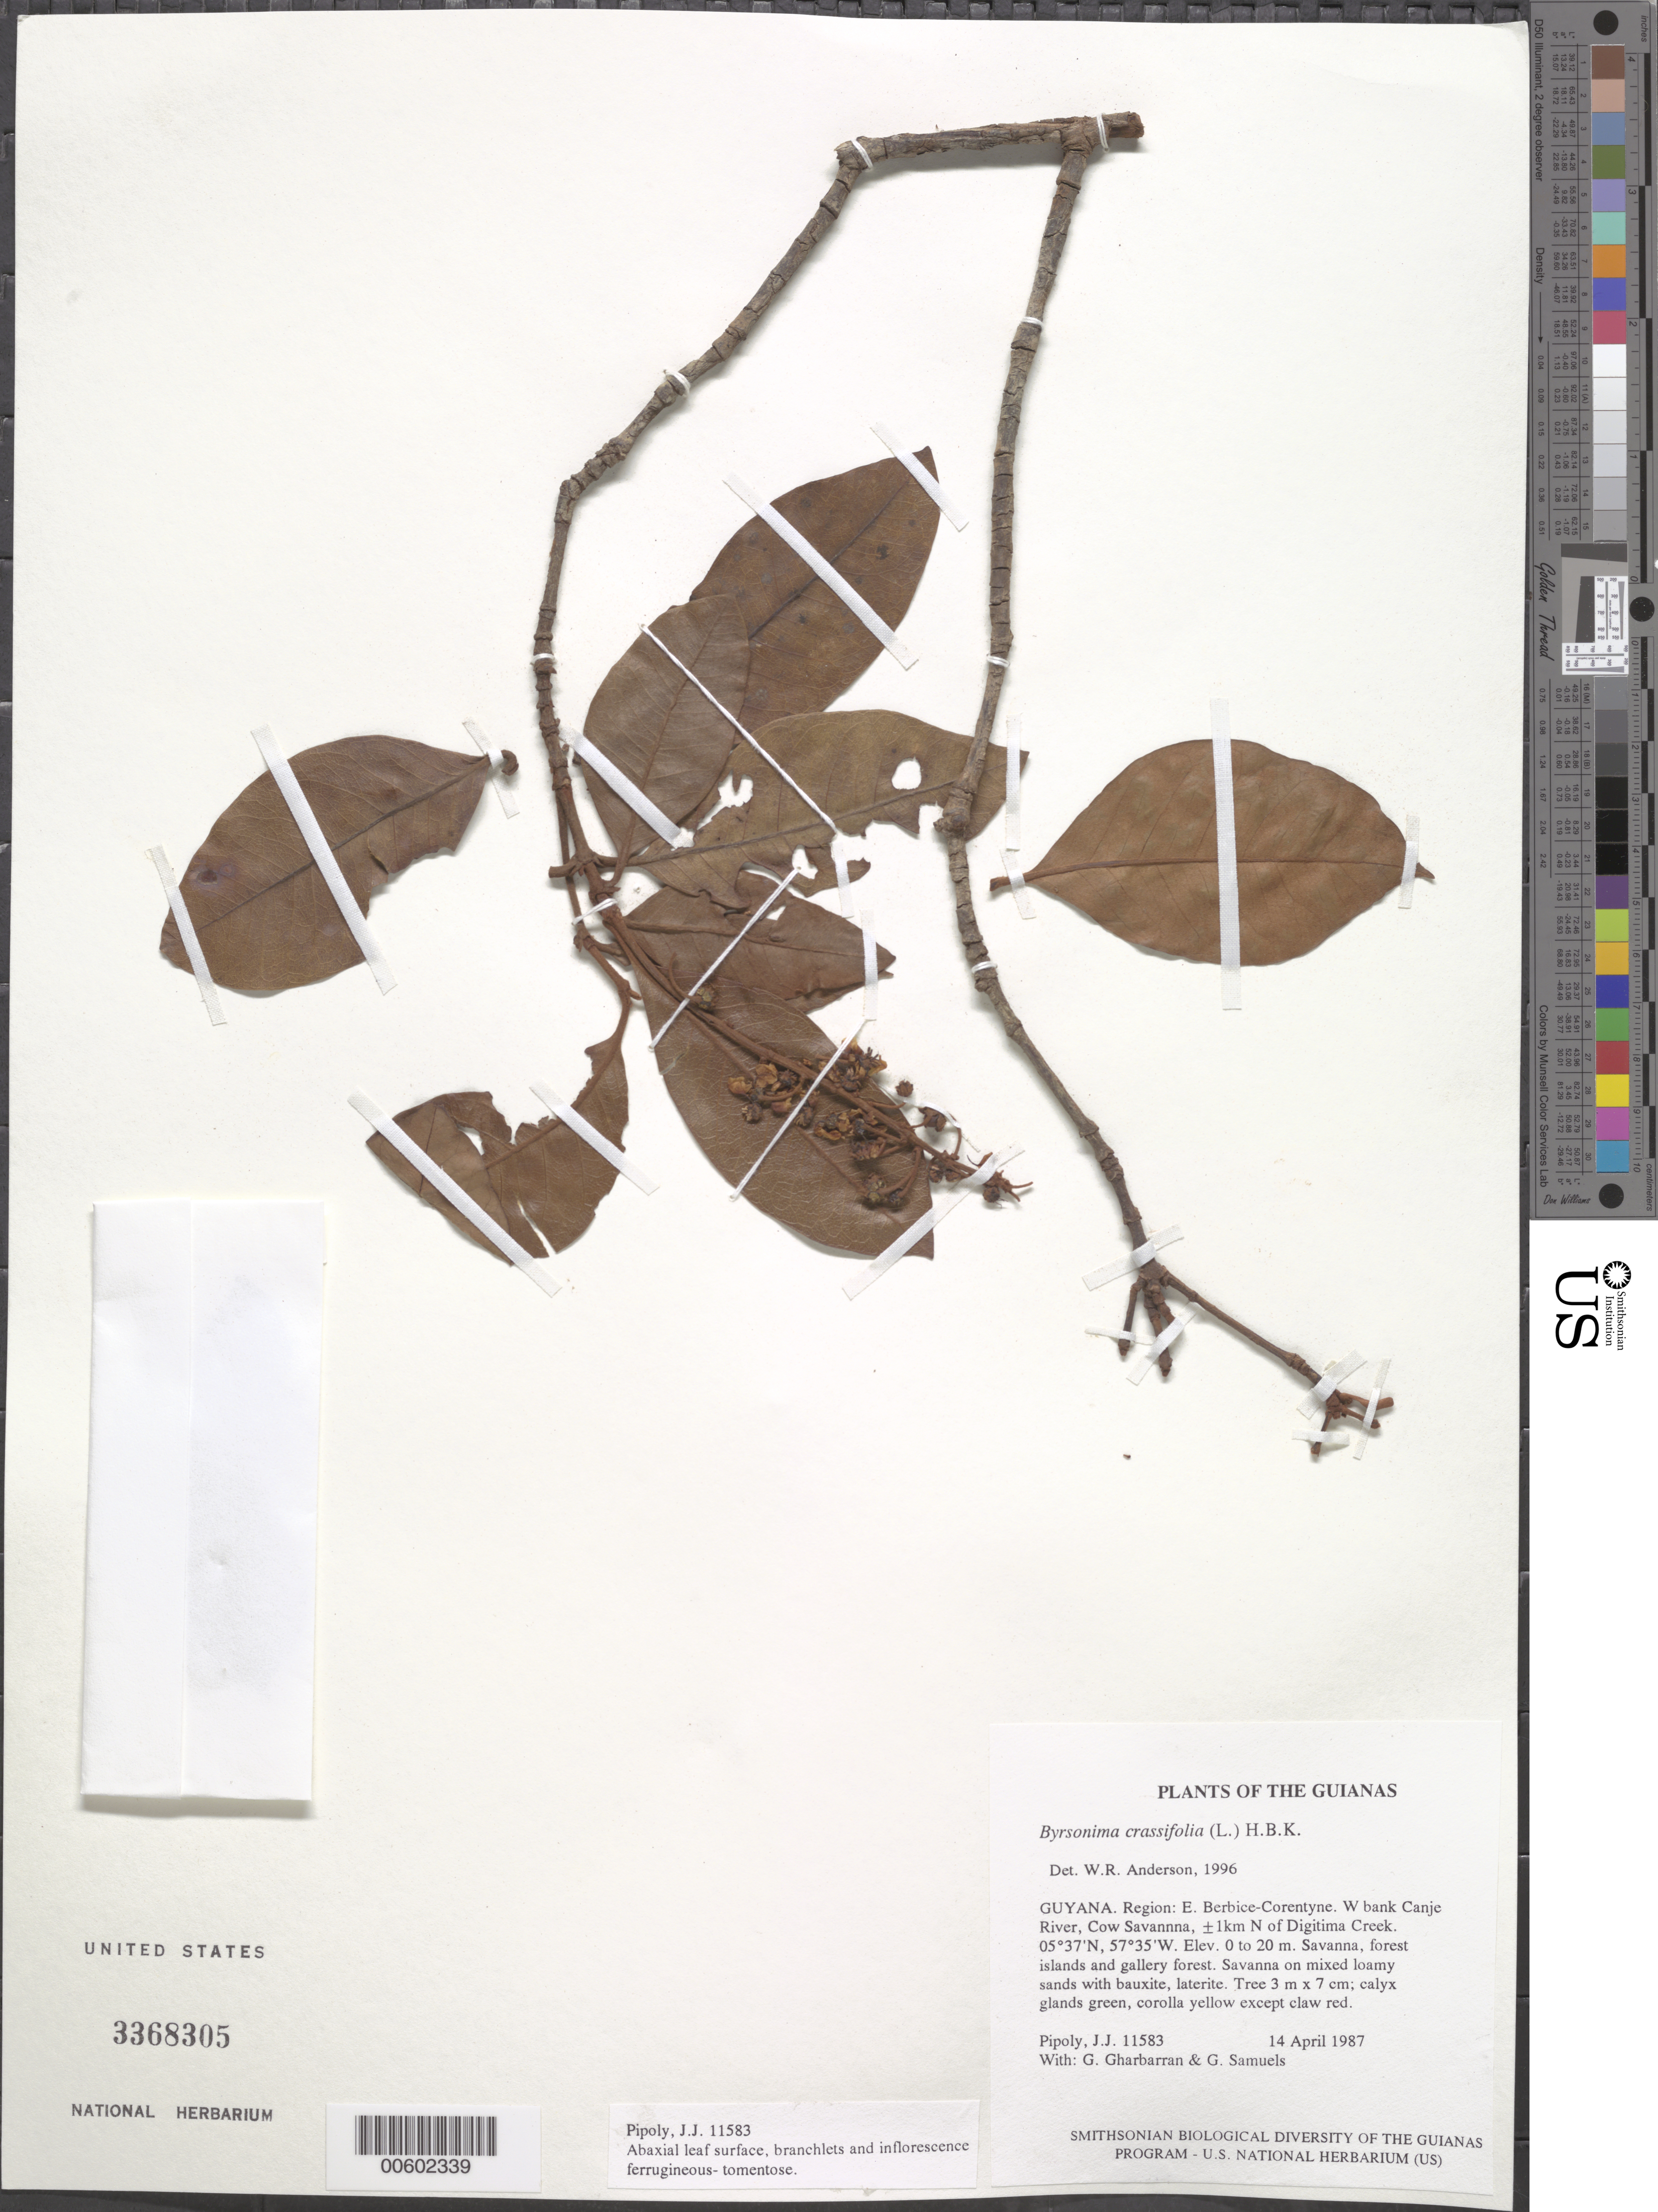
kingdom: Plantae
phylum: Tracheophyta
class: Magnoliopsida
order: Malpighiales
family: Malpighiaceae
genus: Byrsonima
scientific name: Byrsonima crassifolia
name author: (L.) Kunth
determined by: Anderson, W. R., (MICH), University of Michigan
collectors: J. J. Pipoly, G. Gharbarran & G. Samuels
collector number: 11583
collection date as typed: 14 April 1987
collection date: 1987-04-14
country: Guyana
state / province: E. Berbice-Corentyne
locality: W bank Canje River, Cow Savanna, ±1km N of Digitima Creek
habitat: Savanna, forest islands and gallery forest. Savanna on mixed loamy sands with bauxite, laterite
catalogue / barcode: US 3368305